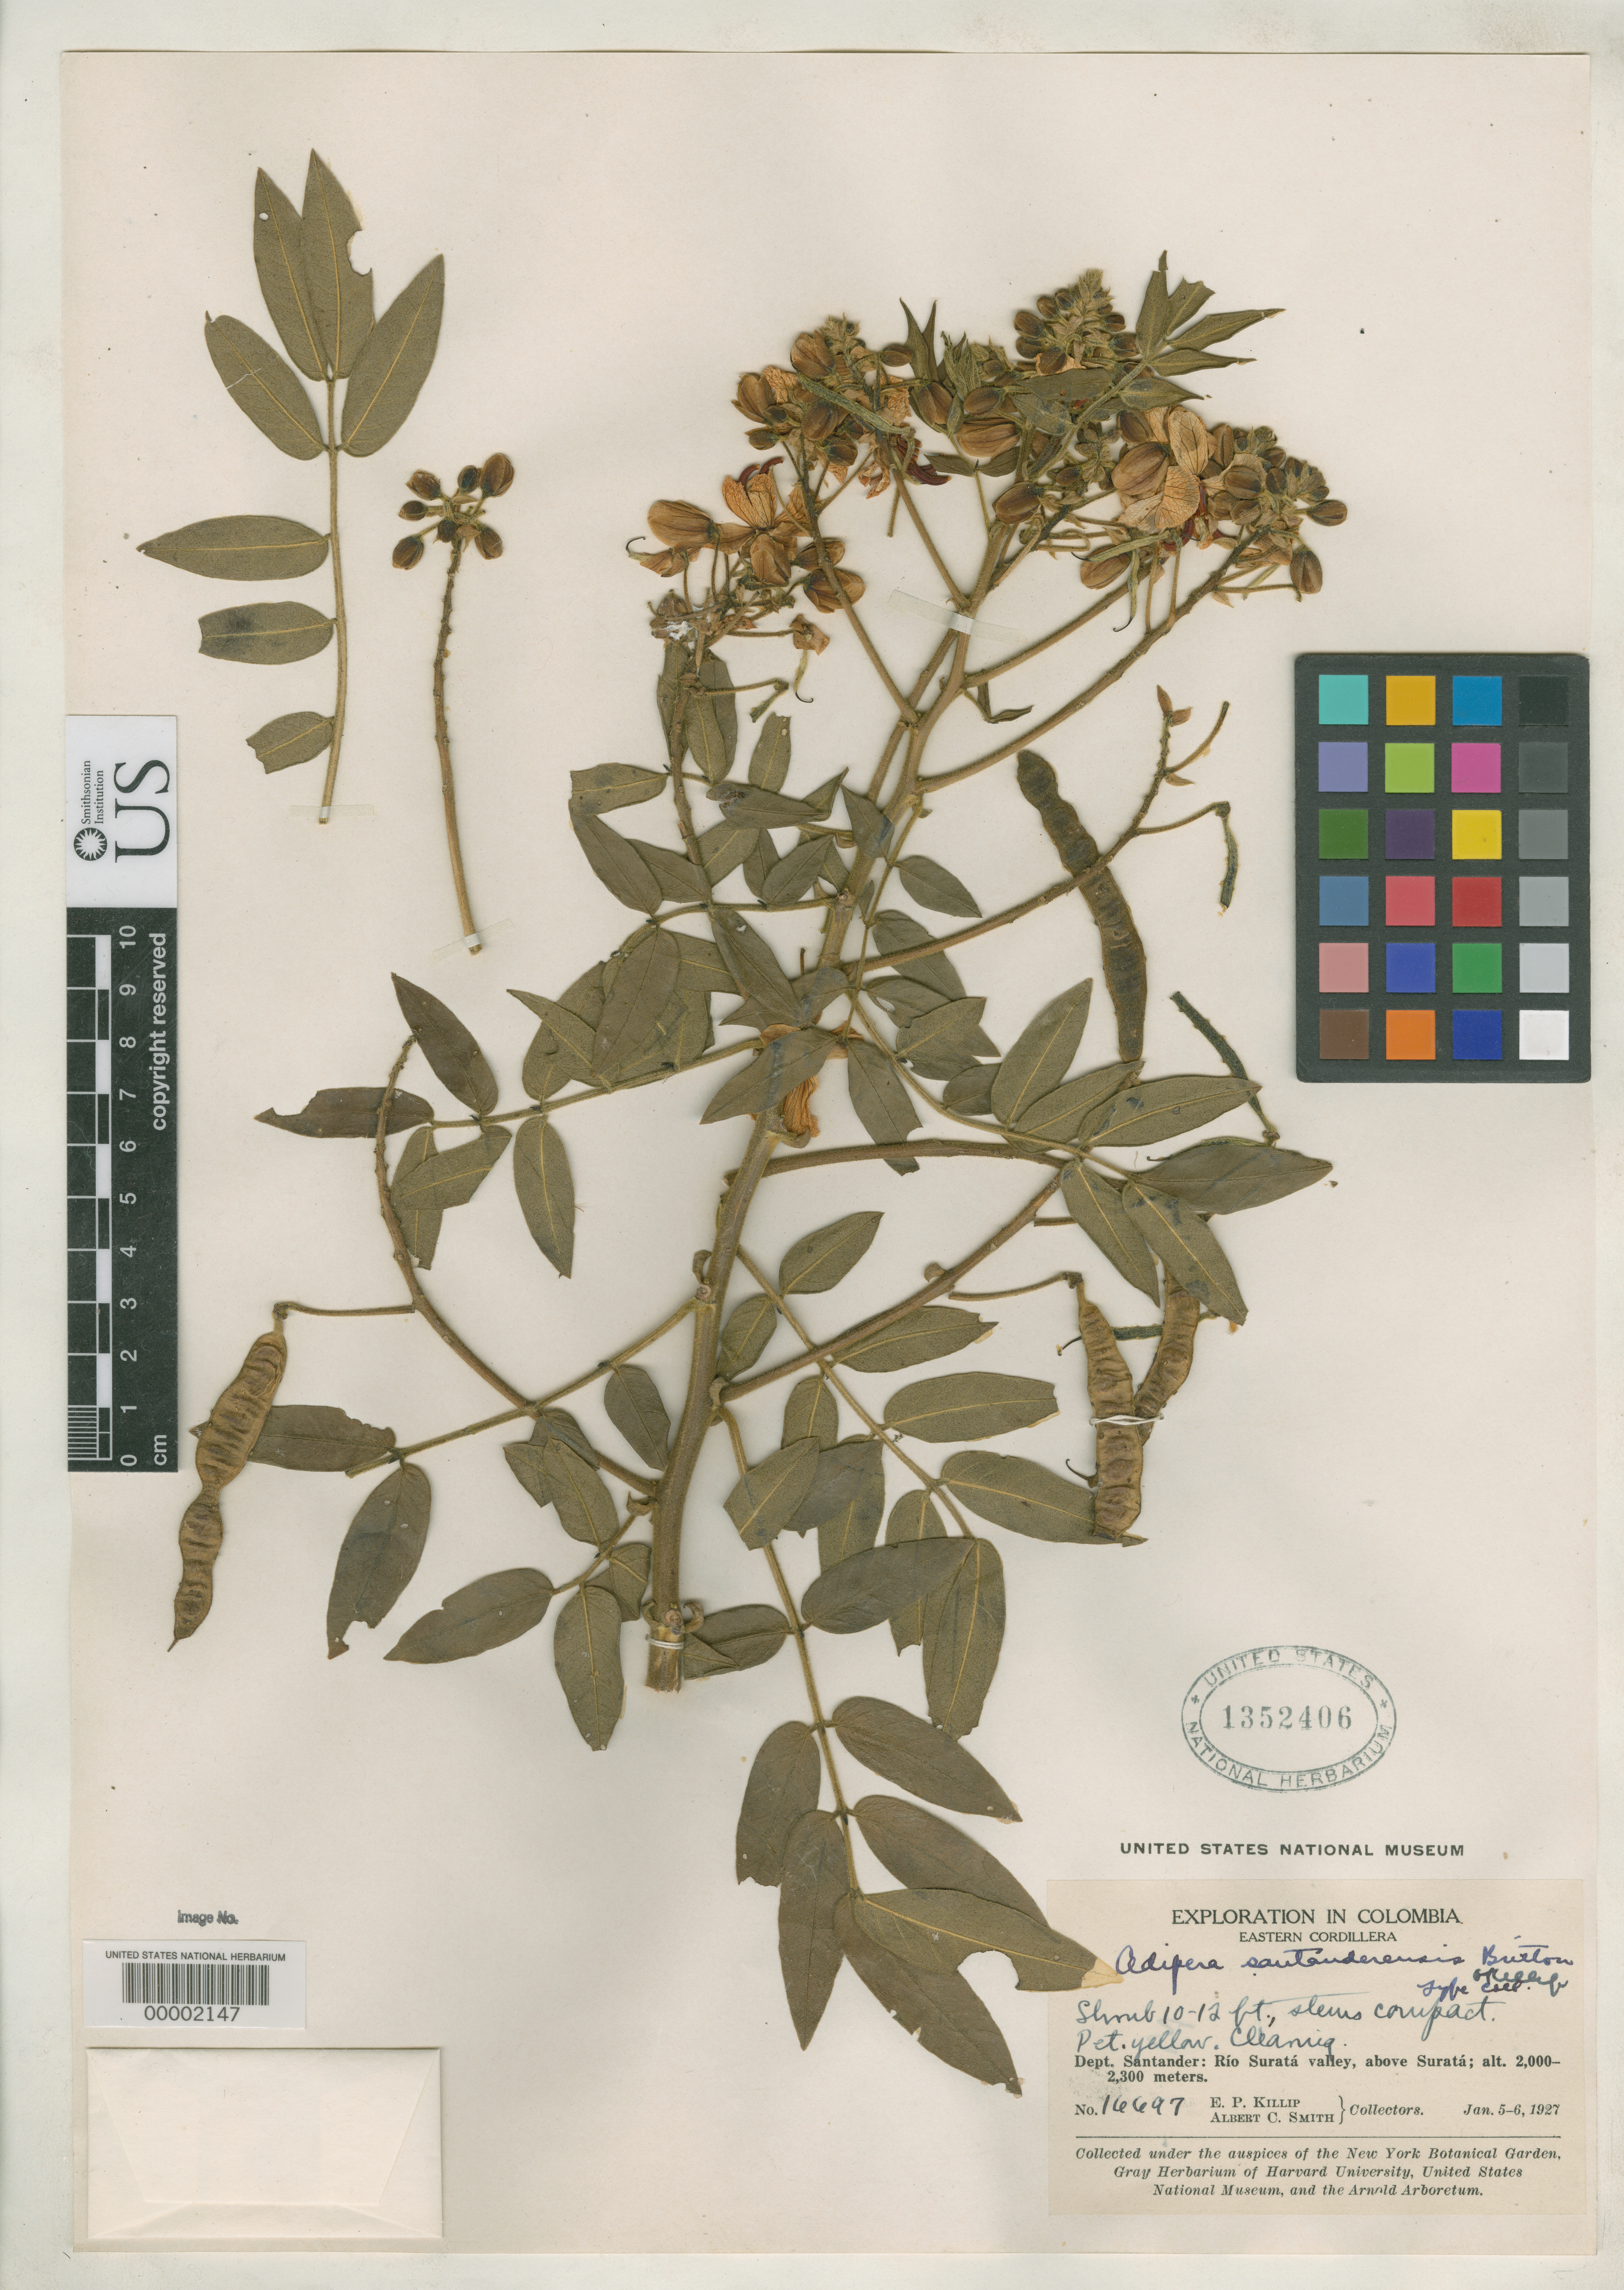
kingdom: Plantae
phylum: Tracheophyta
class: Magnoliopsida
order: Fabales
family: Fabaceae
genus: Adipera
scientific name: Adipera santanderensis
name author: Britton & Killip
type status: Isotype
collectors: E. P. Killip & A. C. Smith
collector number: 16697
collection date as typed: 06 Jan 1927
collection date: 1927-01-06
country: Colombia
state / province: Santander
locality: Rio Surata Valley, above Surata.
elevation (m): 2000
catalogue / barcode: US 1352406